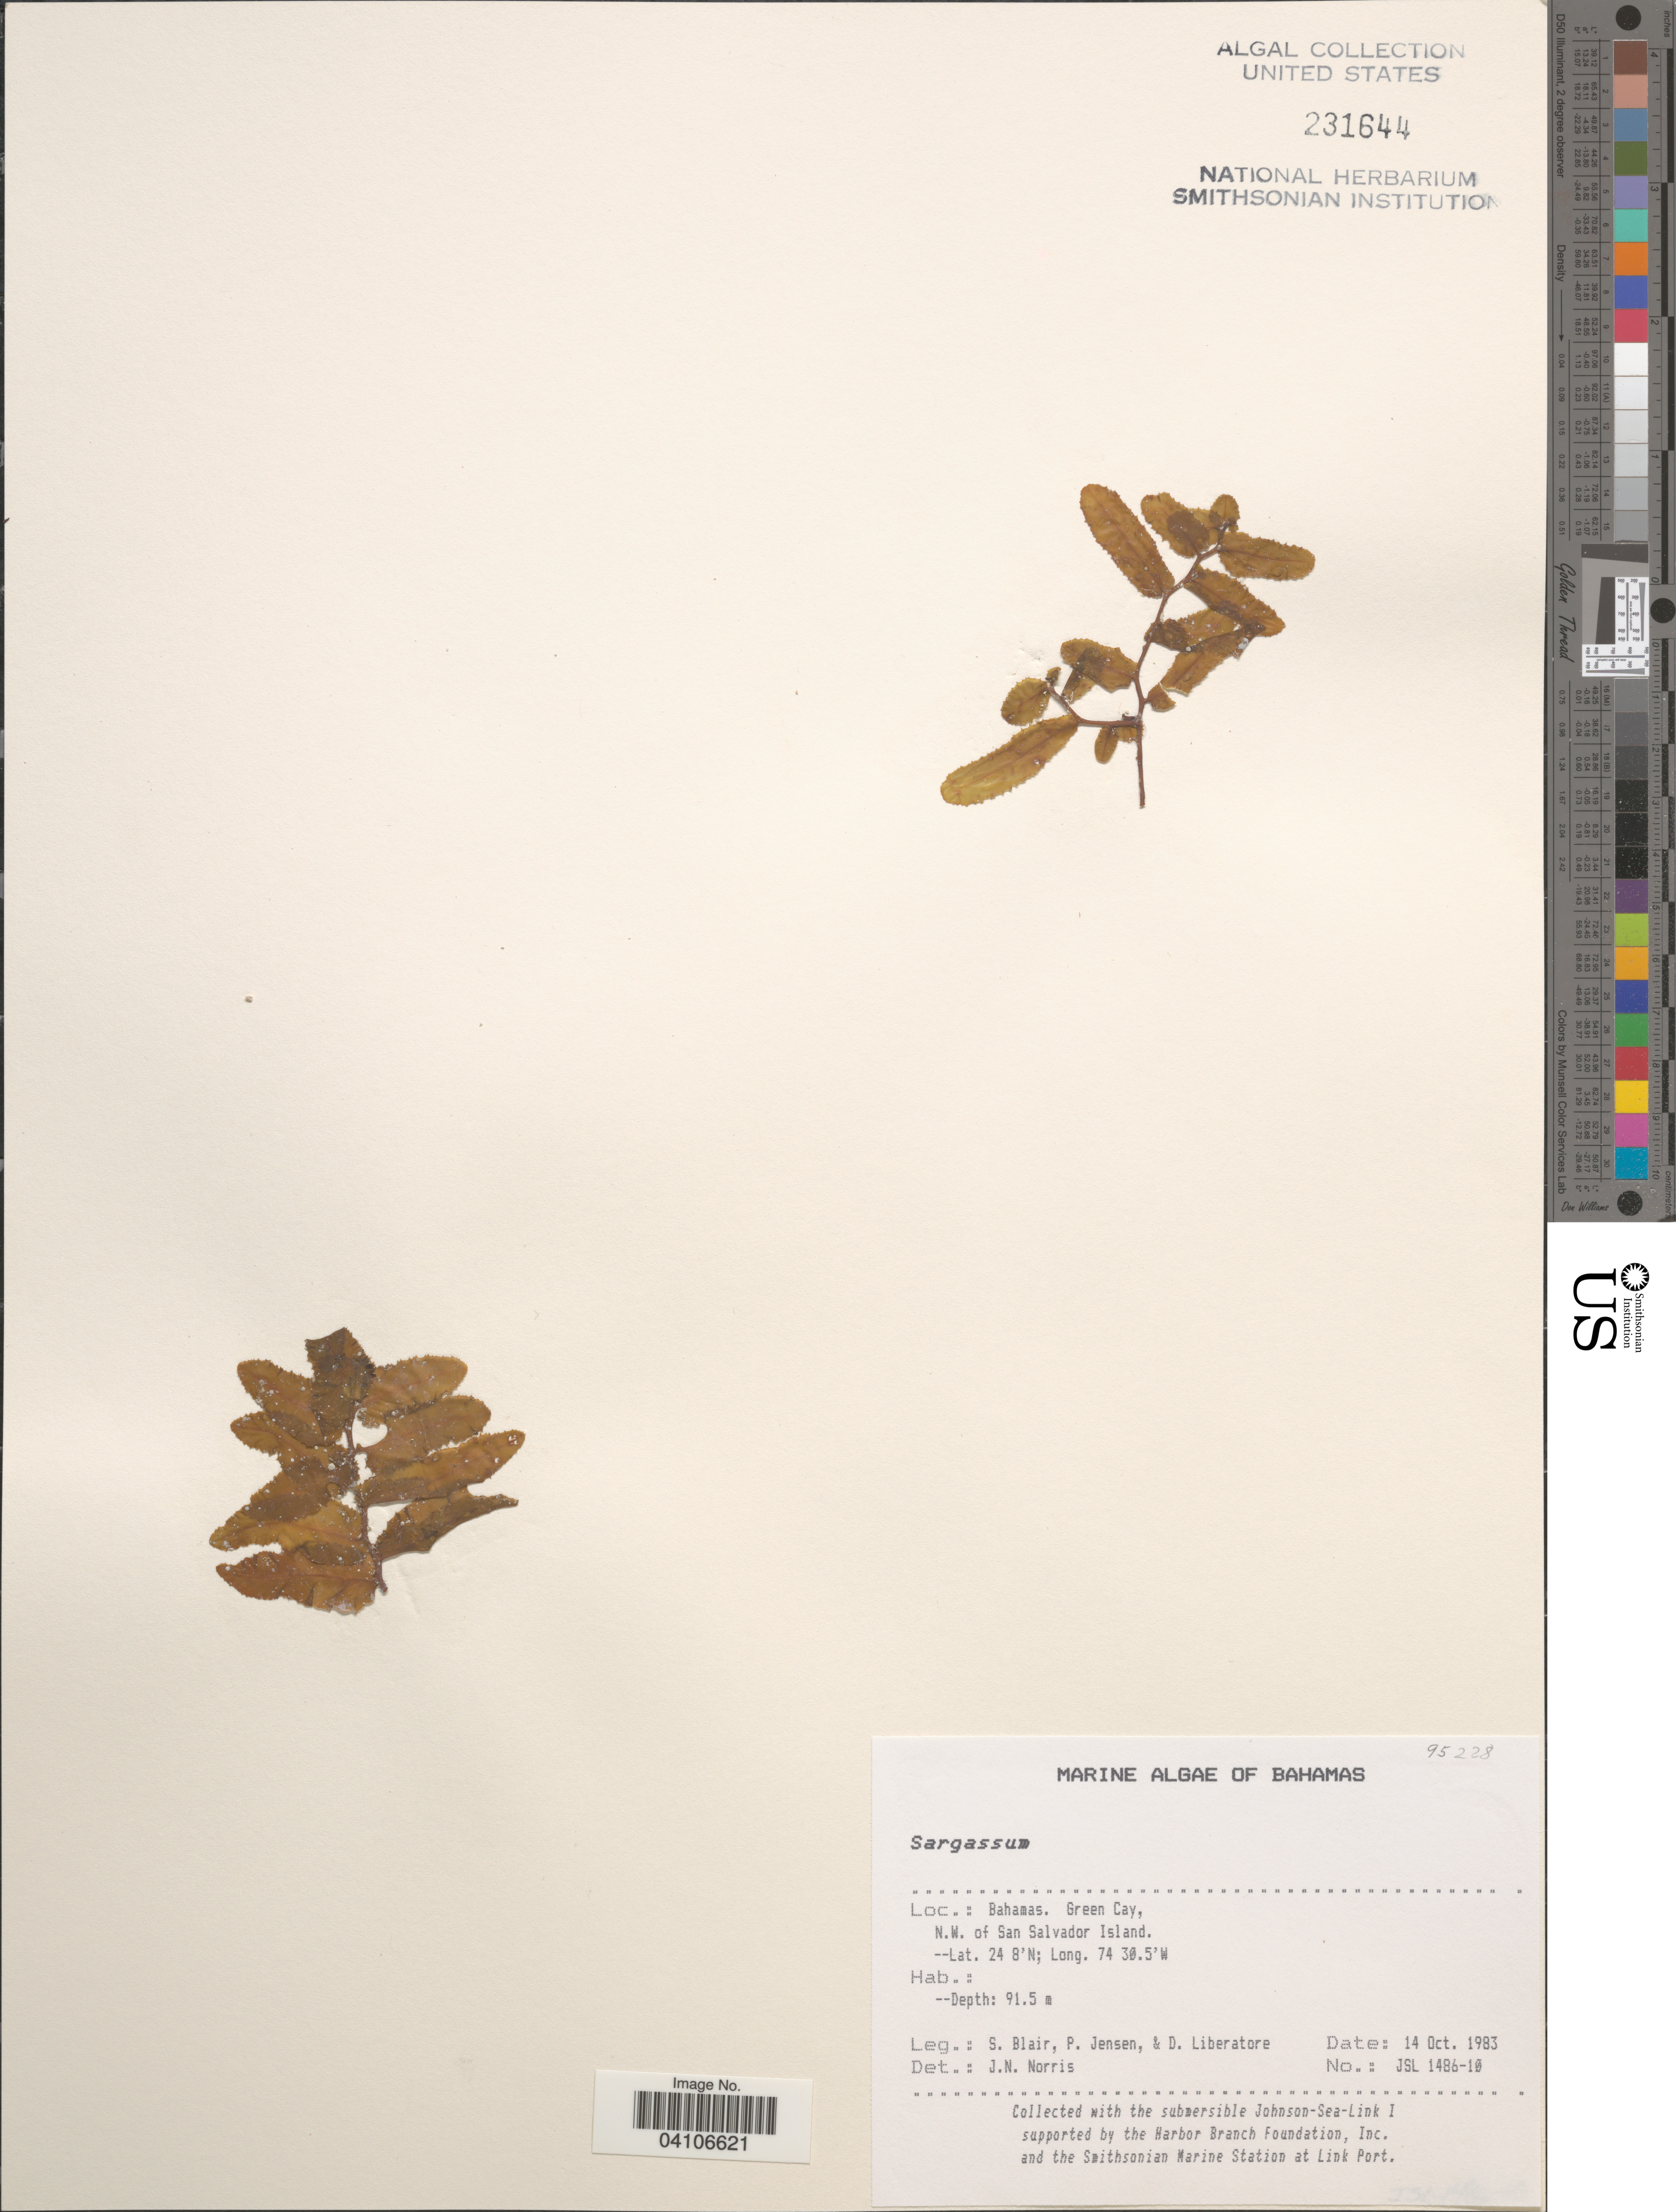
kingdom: Chromista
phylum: Ochrophyta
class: Phaeophyceae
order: Fucales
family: Sargassaceae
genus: Sargassum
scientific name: Sargassum sp.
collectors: S. M. Blair, P. Jensen & D. Liberatore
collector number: JSL 1486-10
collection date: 1983-10-14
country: Bahamas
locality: Green Cay, N.W. of San Salvador Island.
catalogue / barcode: US 231644